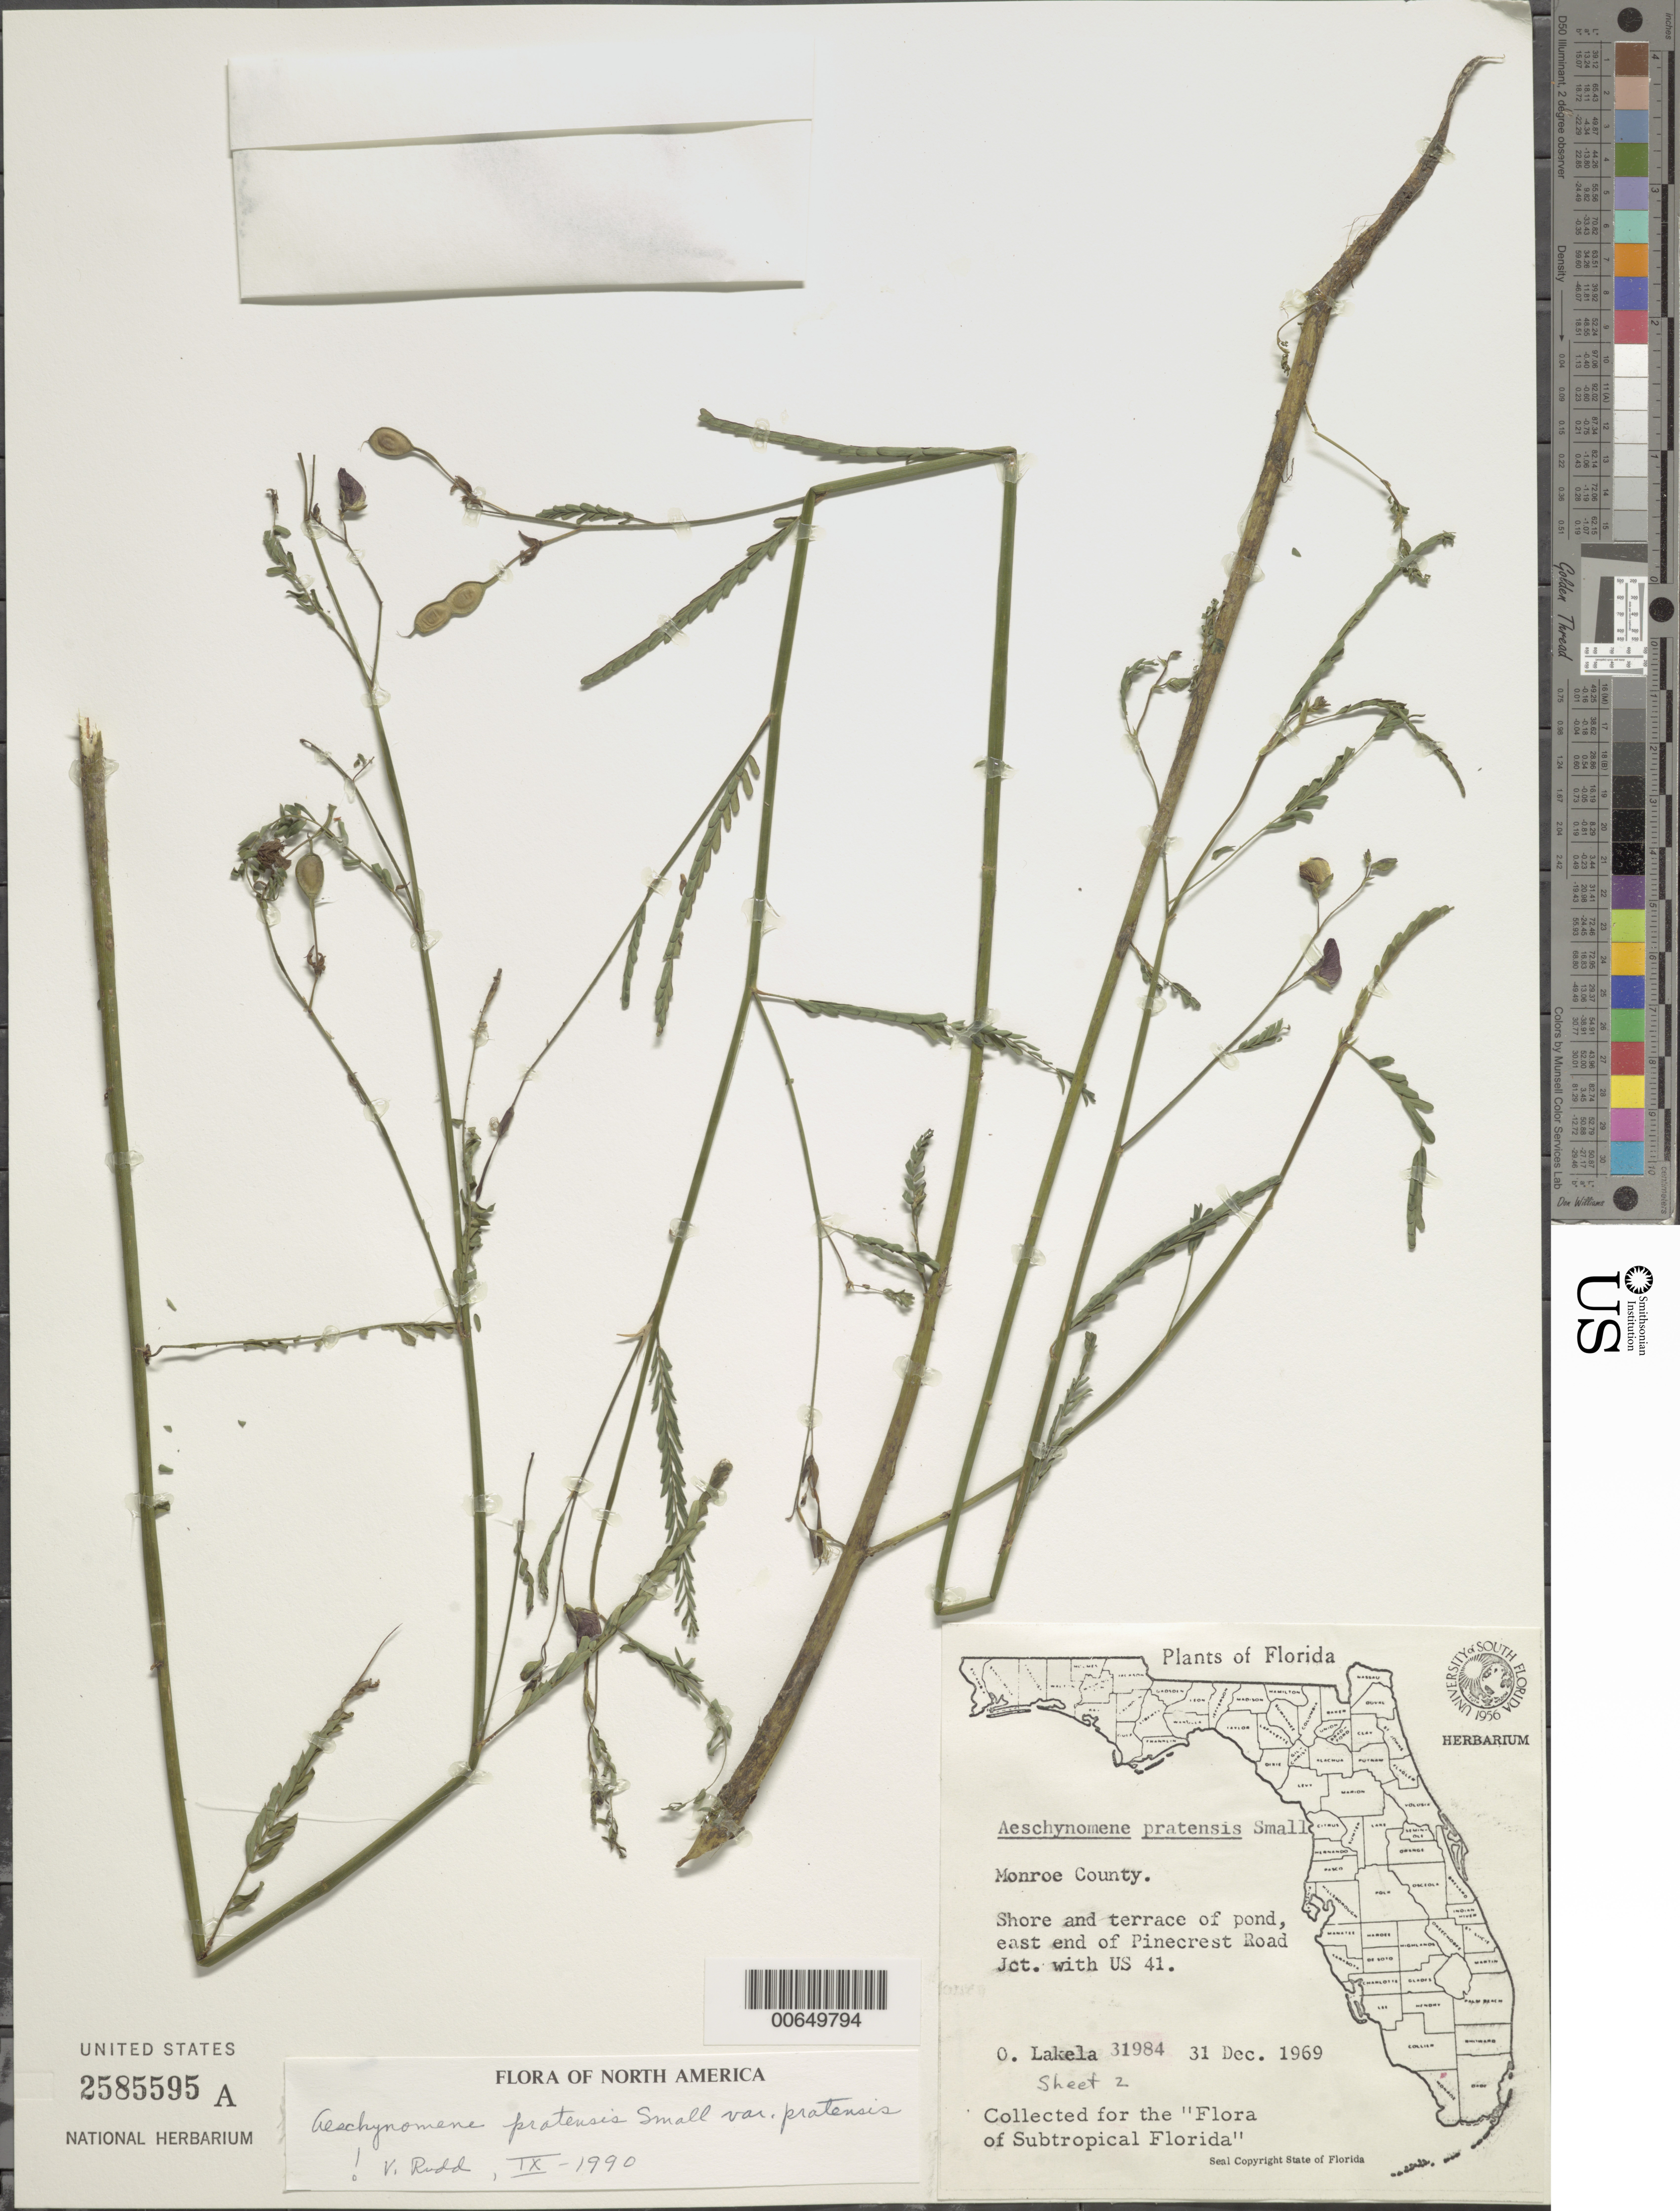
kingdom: Plantae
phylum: Tracheophyta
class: Magnoliopsida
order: Fabales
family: Fabaceae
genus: Aeschynomene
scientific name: Aeschynomene pratensis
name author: Small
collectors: O. K. Lakela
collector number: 31984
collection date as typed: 31 Dec 1969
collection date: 1969-12-31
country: United States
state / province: Florida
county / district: Monroe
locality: E end of Pinecrest Road Jct. with US 41.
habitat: Shore & terrace of pond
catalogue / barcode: US 2585595A